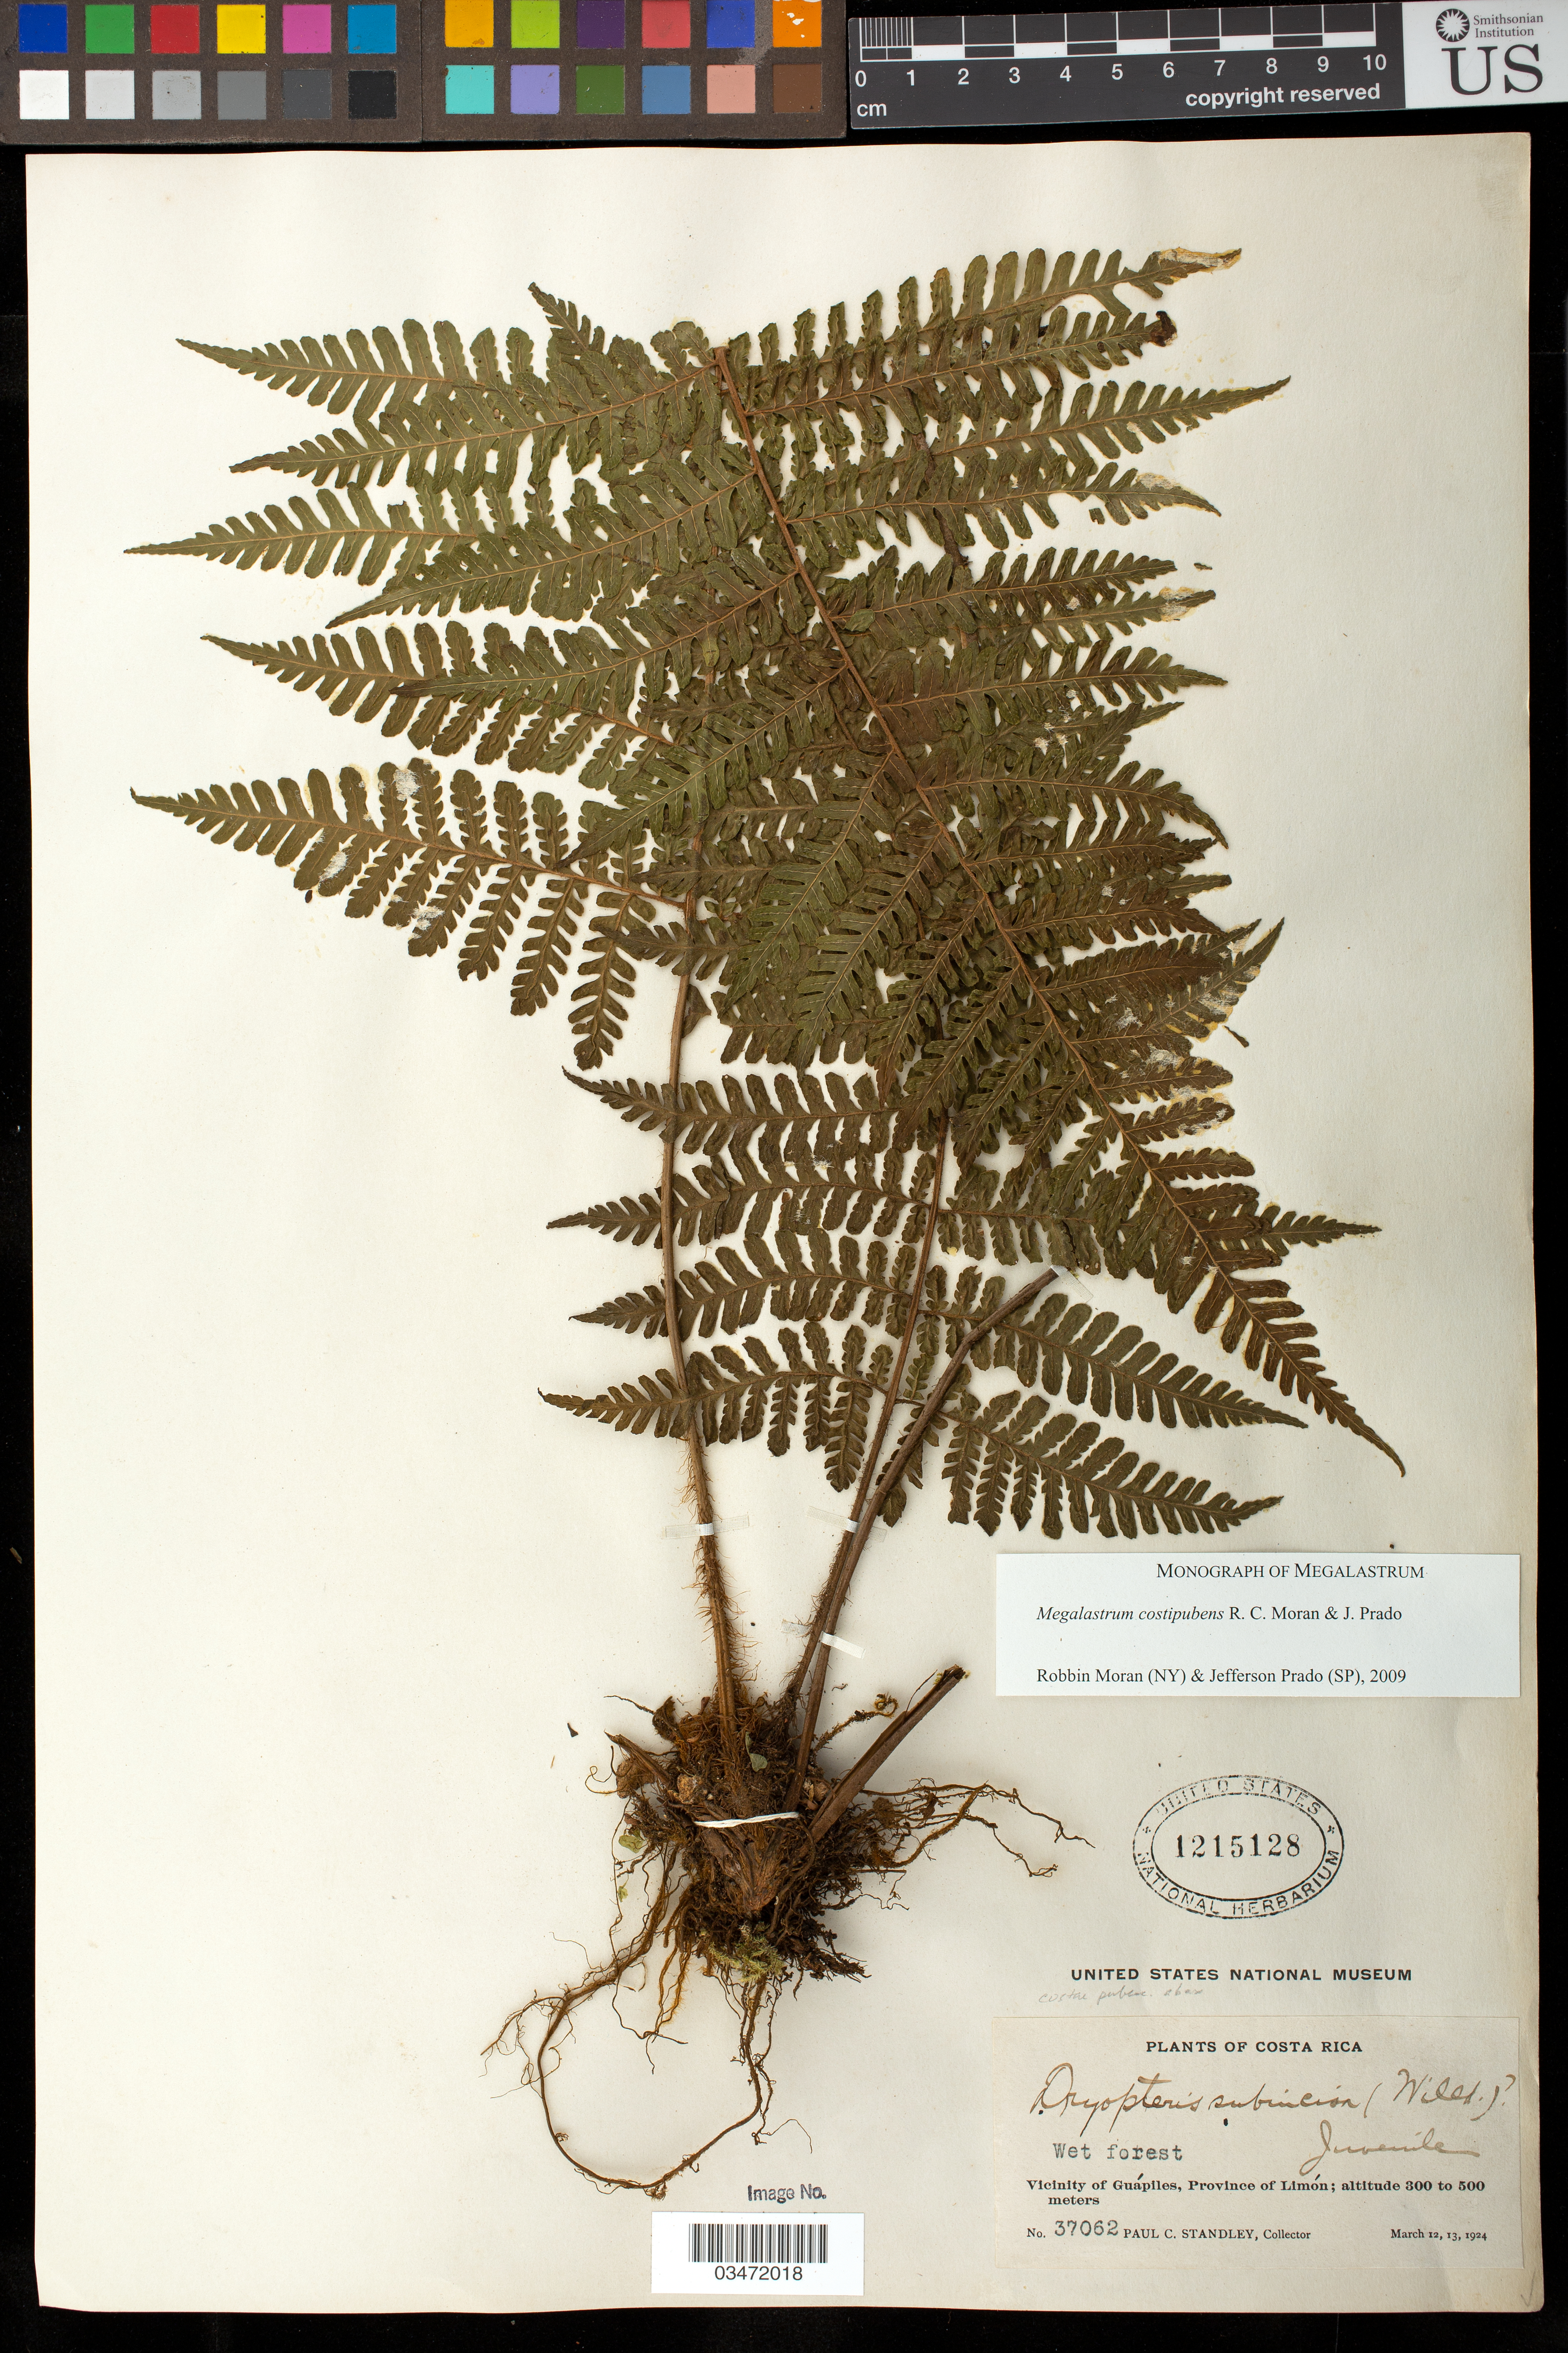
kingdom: Plantae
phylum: Tracheophyta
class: Polypodiopsida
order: Polypodiales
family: Dryopteridaceae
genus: Megalastrum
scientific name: Megalastrum costipubens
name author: R.C. Moran & J. Prado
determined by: Moran, R. C.; Prado, J.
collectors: P. C. Standley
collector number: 37062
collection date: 1924-03-12/1924-03-13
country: Costa Rica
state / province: Limón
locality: Guápiles vicinity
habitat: Wet forest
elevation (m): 300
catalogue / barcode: US 1215128